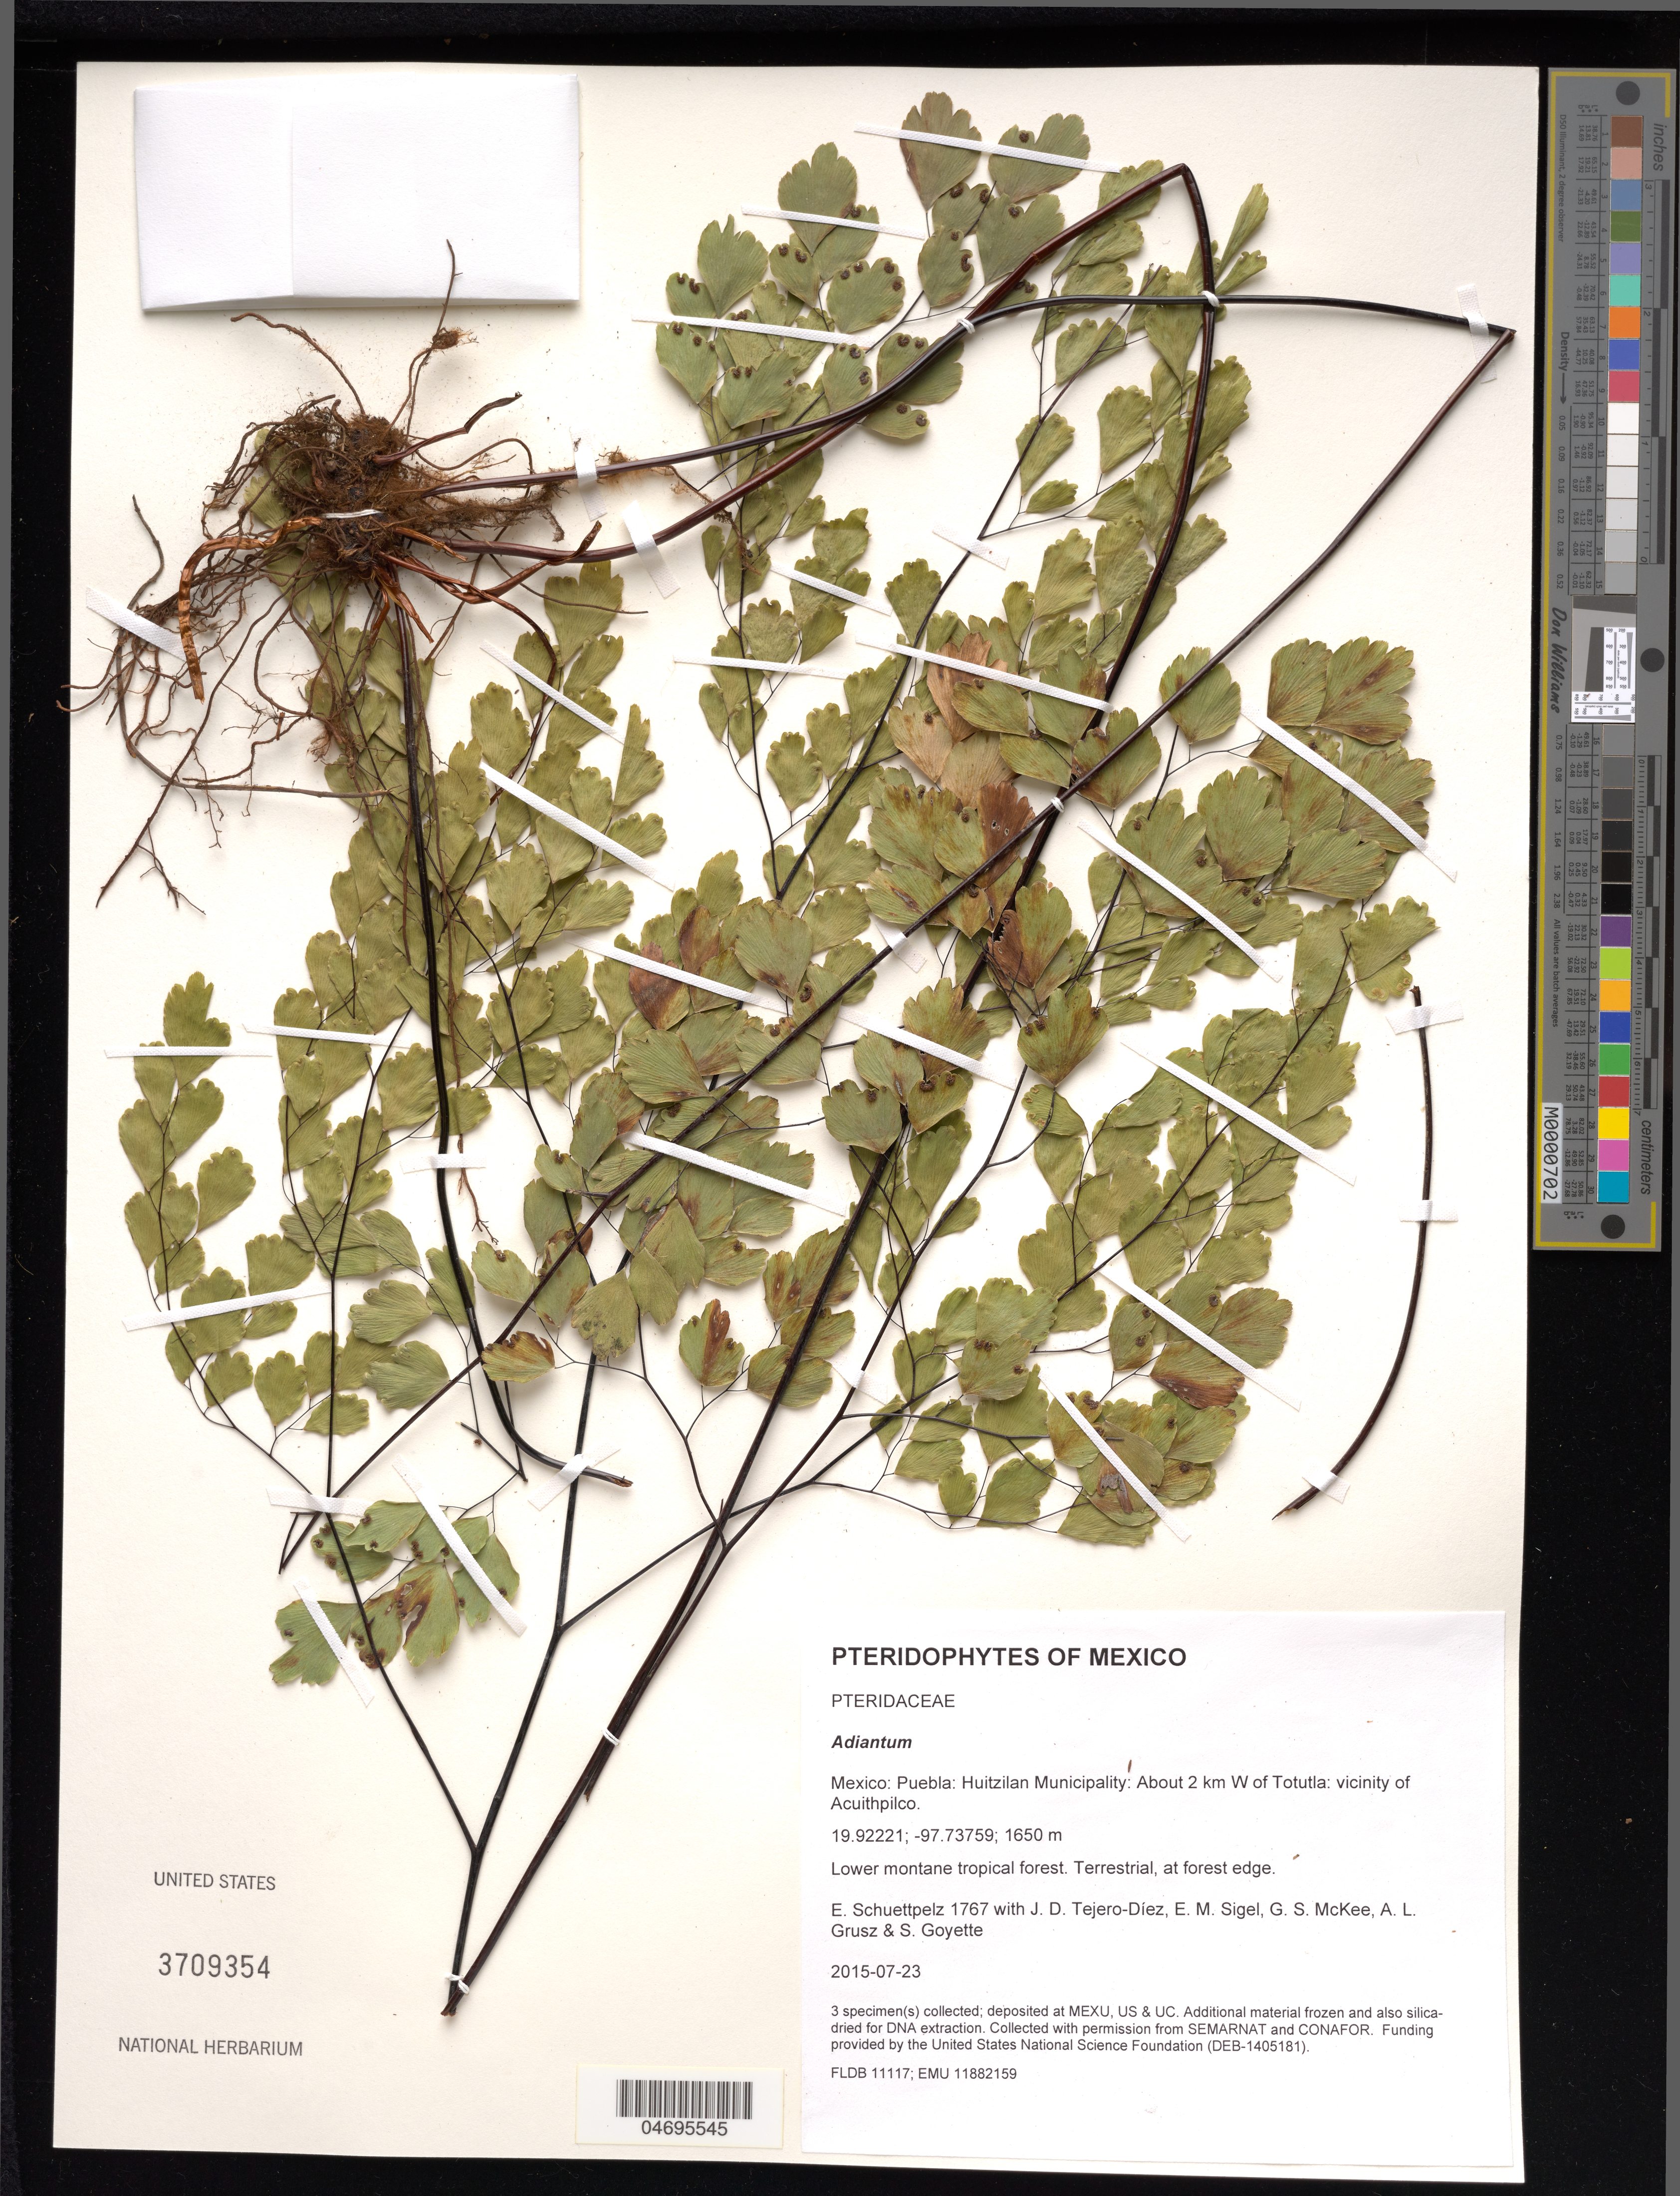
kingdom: Plantae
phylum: Tracheophyta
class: Polypodiopsida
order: Polypodiales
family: Pteridaceae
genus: Adiantum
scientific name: Adiantum sp.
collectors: E. Schuettpelz, D. Tejero-Díez, E. M. Sigel, G. S. McKee & A. Grusz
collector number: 1767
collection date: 2015-07-23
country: Mexico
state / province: Puebla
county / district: Huitzilan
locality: About 2 km W of Totutla: vicinity of Acuithpilco.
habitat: Lower montane tropical forest.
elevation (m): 1650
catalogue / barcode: US 3709354